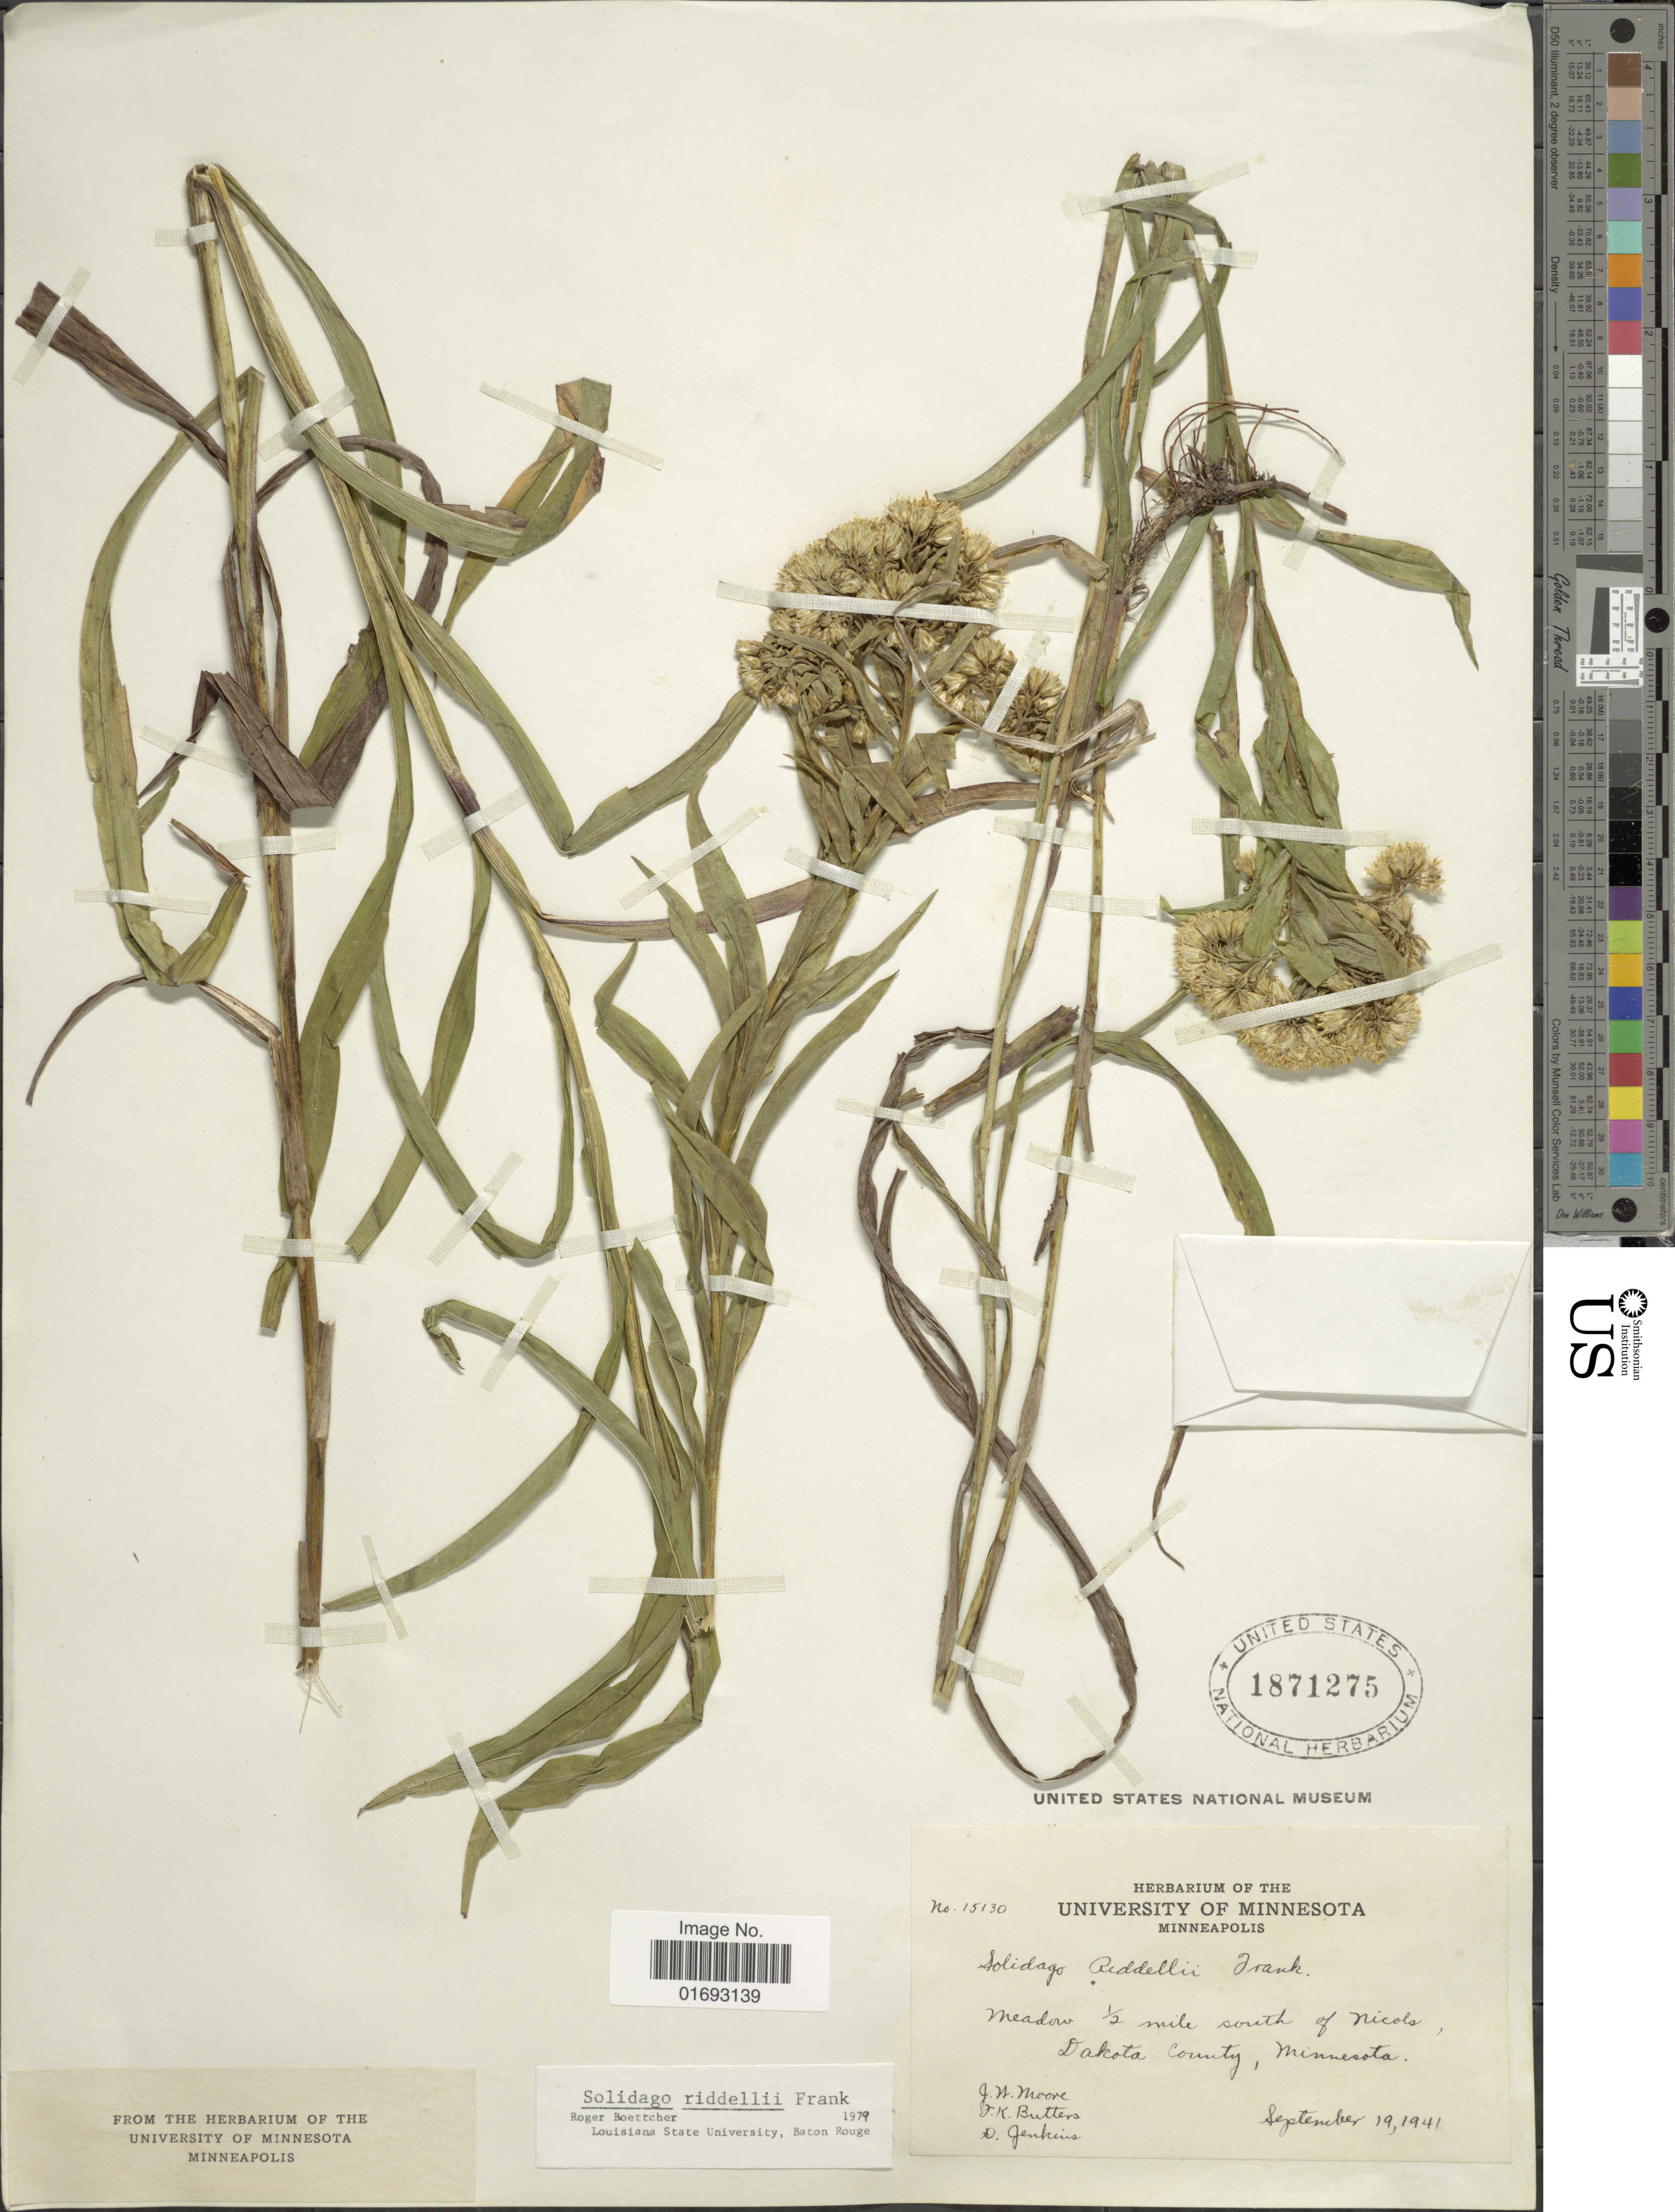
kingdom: Plantae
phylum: Tracheophyta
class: Magnoliopsida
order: Asterales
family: Asteraceae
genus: Oligoneuron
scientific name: Oligoneuron riddellii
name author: (Frank) Rydb.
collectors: J. Moore, J. Butters & D. Jenkins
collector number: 15130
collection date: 1941-09-19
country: United States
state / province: Minnesota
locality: Meadow ½ mile south of Nicols, Dakota County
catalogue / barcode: US 1871275